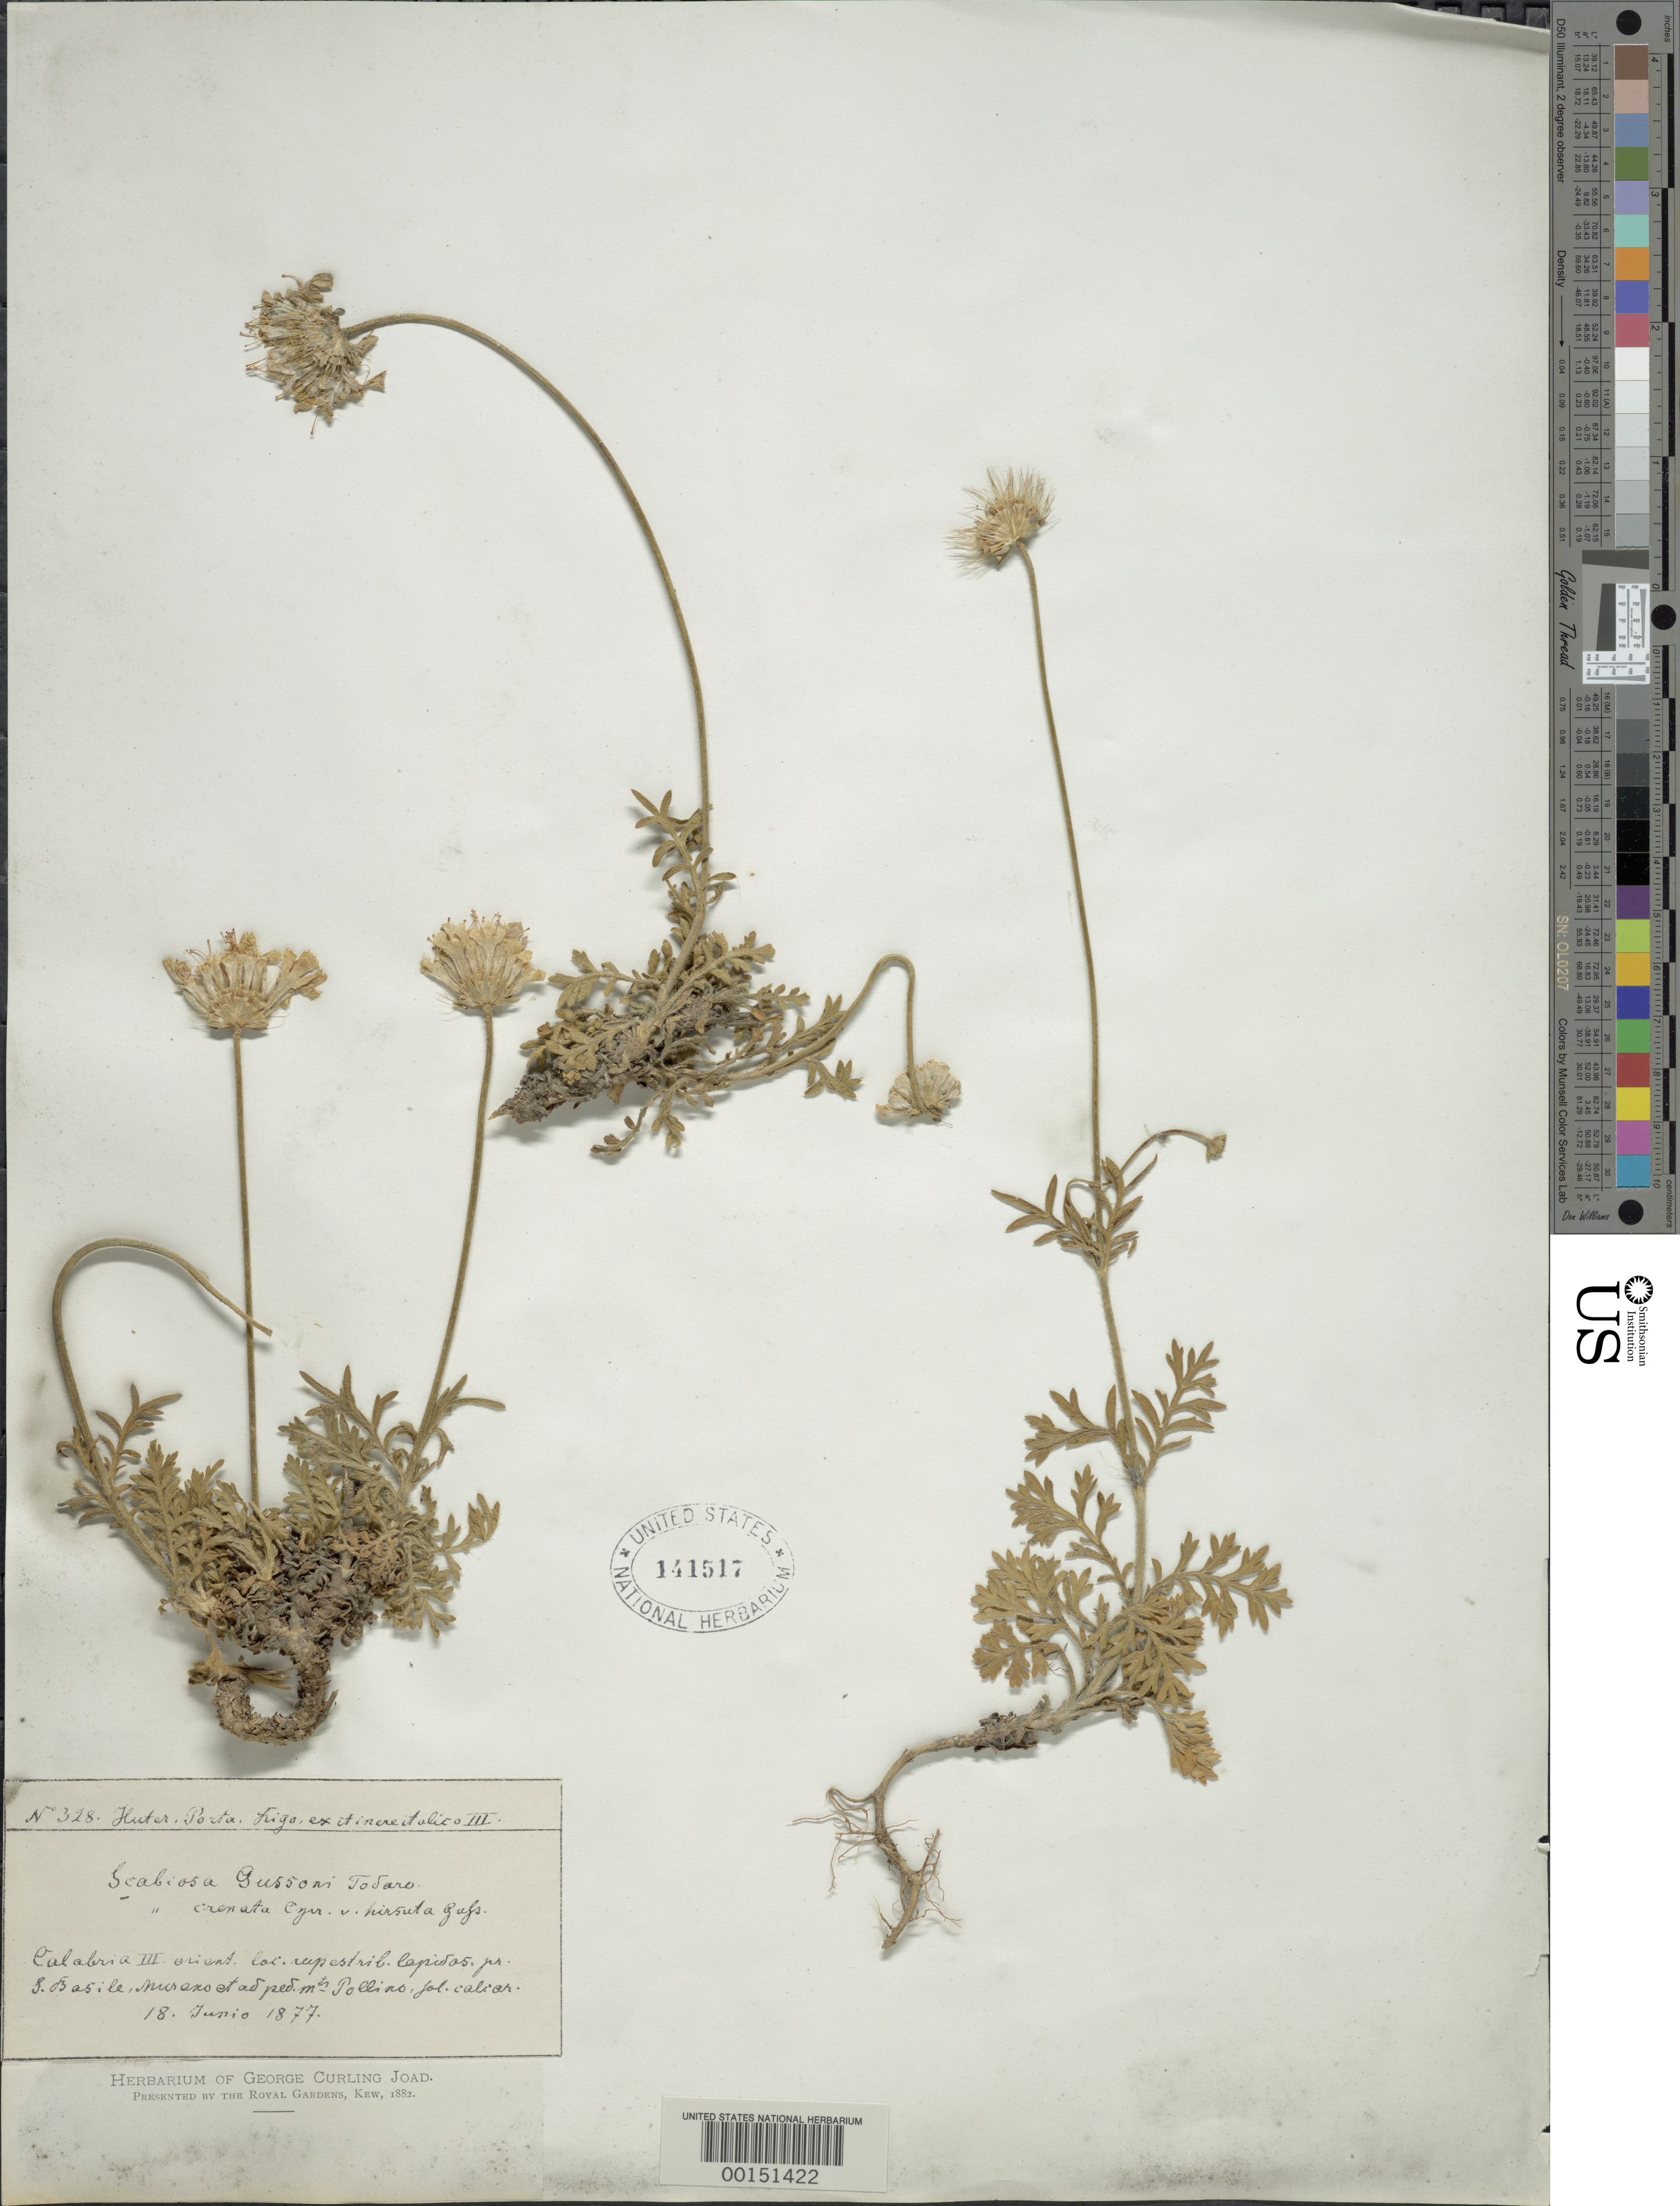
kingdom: Plantae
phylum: Tracheophyta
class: Magnoliopsida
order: Dipsacales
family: Caprifoliaceae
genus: Scabiosa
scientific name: Scabiosa gussonii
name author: Tin.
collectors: P. Huter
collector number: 328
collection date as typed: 18 Jun 1877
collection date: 1877-06-18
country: Italy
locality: Calabria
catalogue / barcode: US 141517